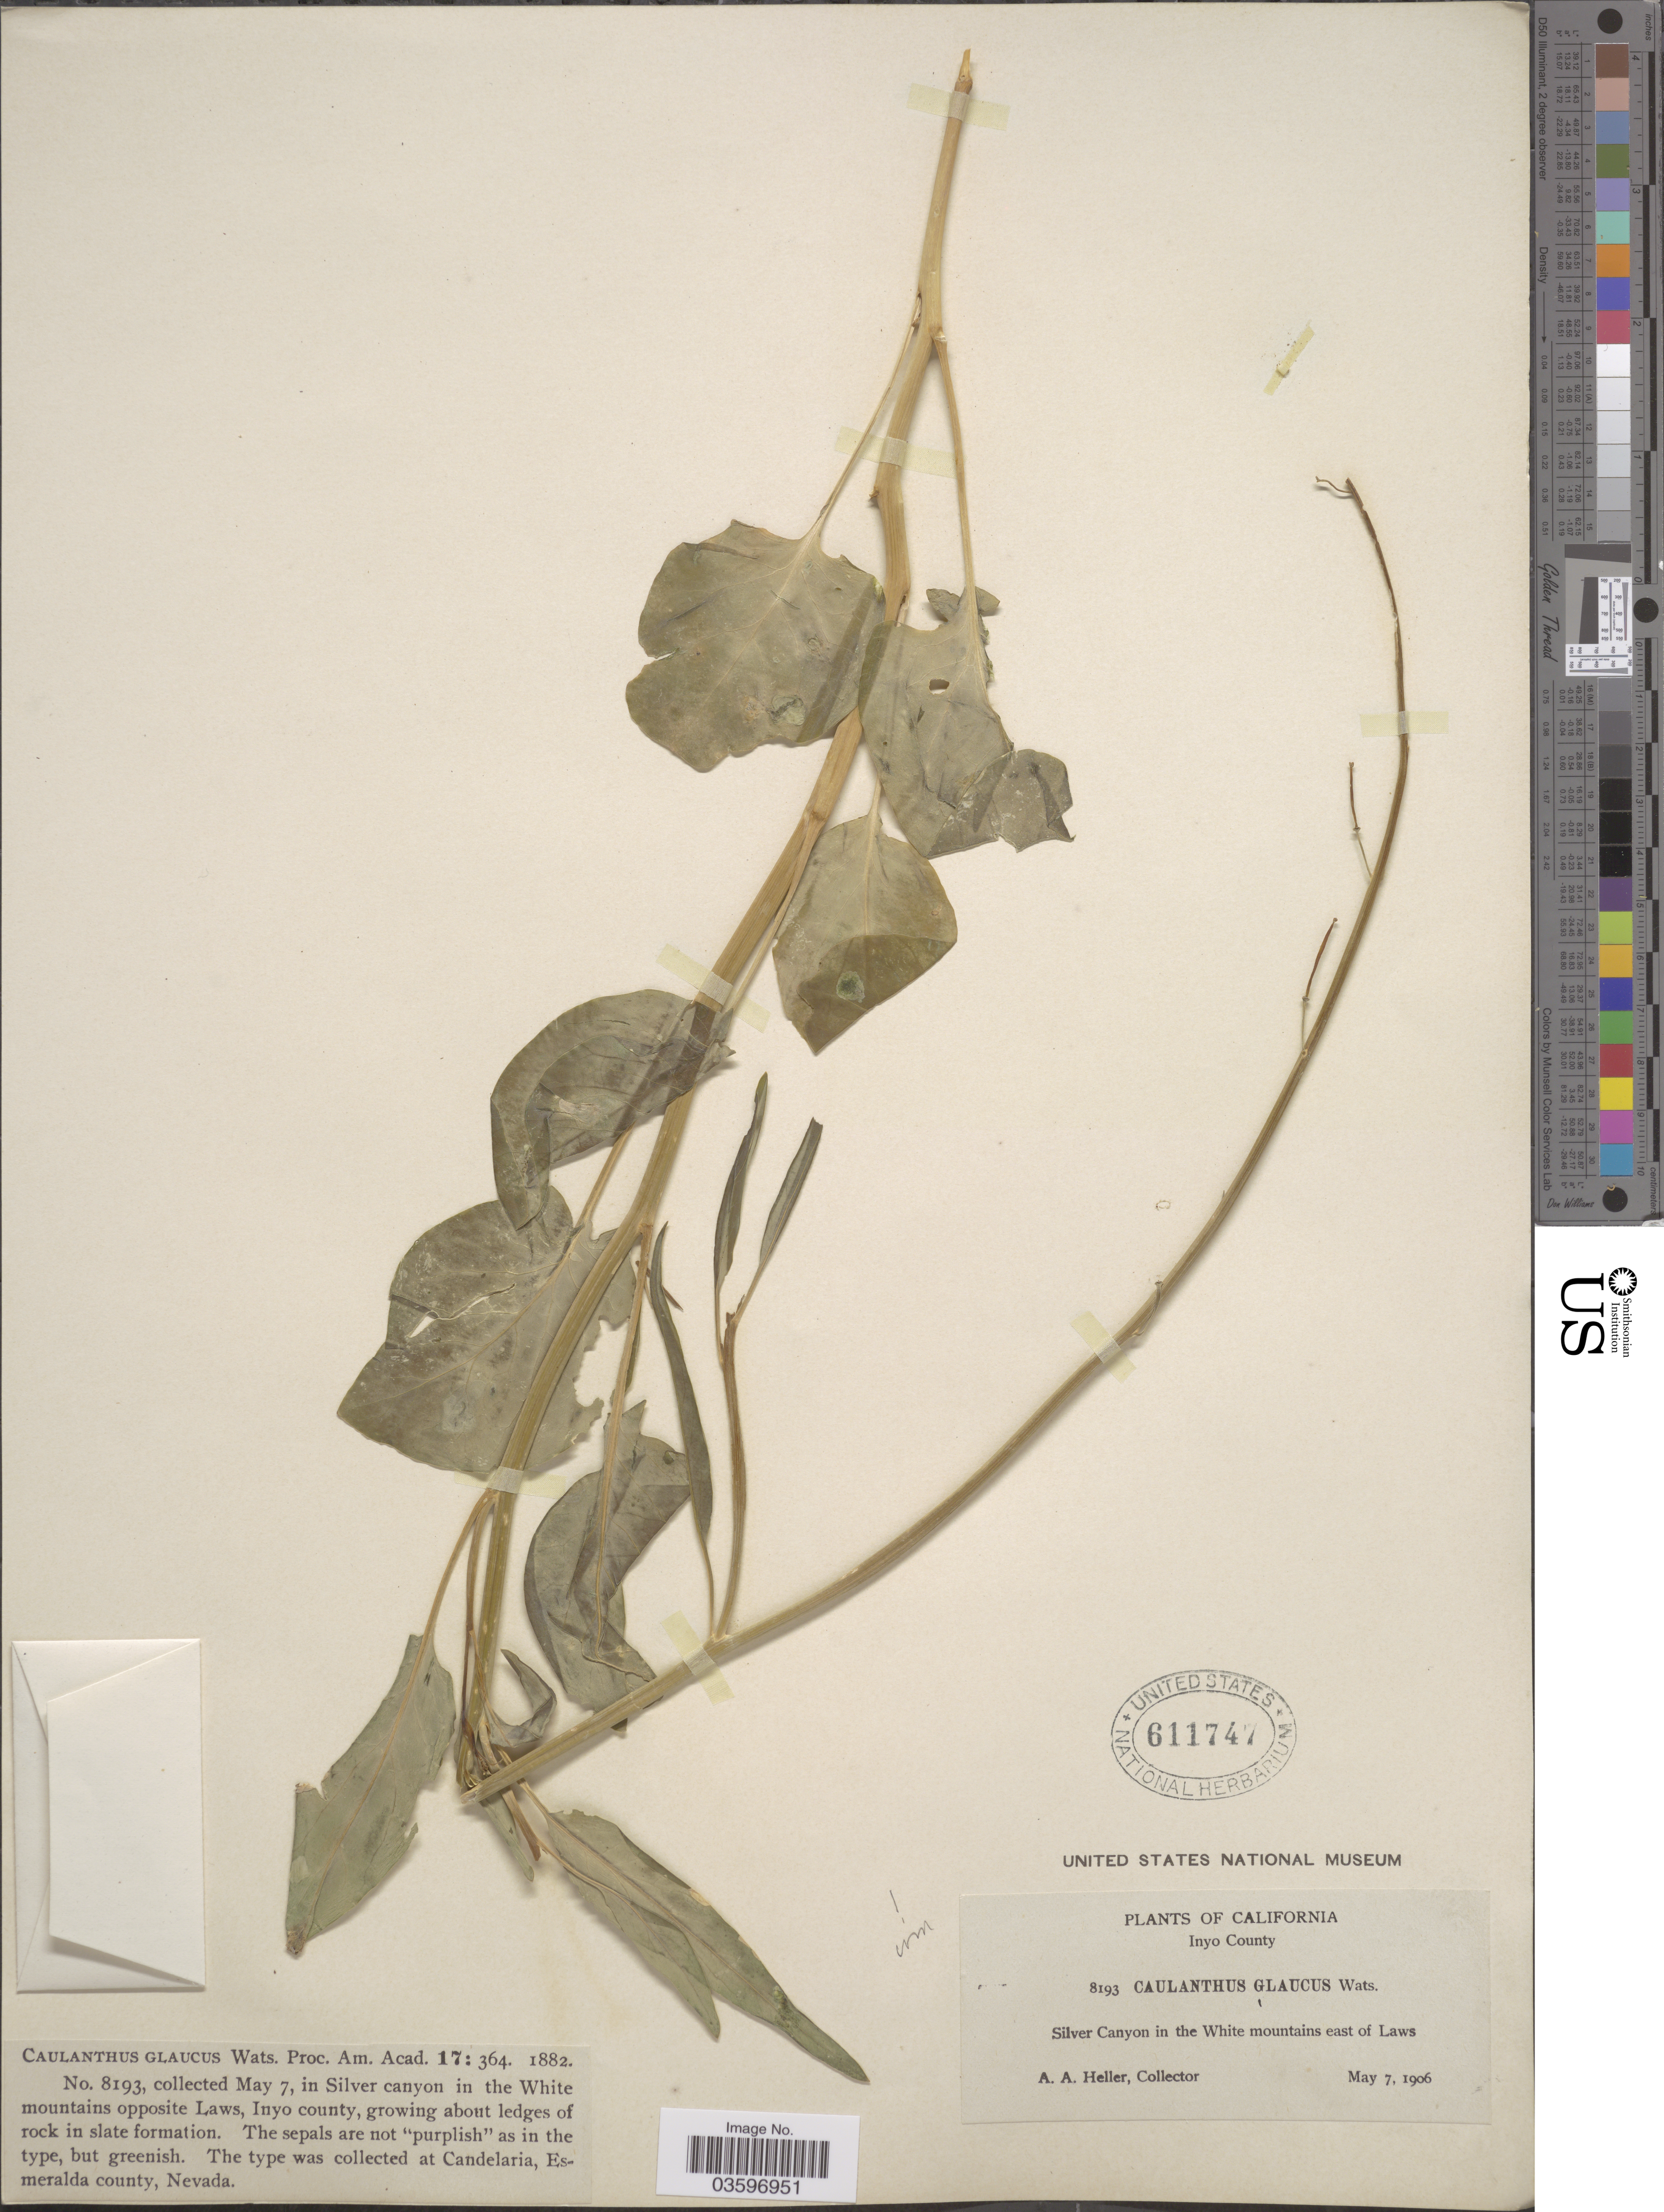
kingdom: Plantae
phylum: Tracheophyta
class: Magnoliopsida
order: Brassicales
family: Brassicaceae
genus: Caulanthus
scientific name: Caulanthus glaucus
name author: S. Watson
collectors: A. A. Heller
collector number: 8193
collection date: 1906-05-07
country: United States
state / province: California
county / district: Inyo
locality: Inyo County. Silver Canyon in the White mountains east of Laws.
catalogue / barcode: US 611747